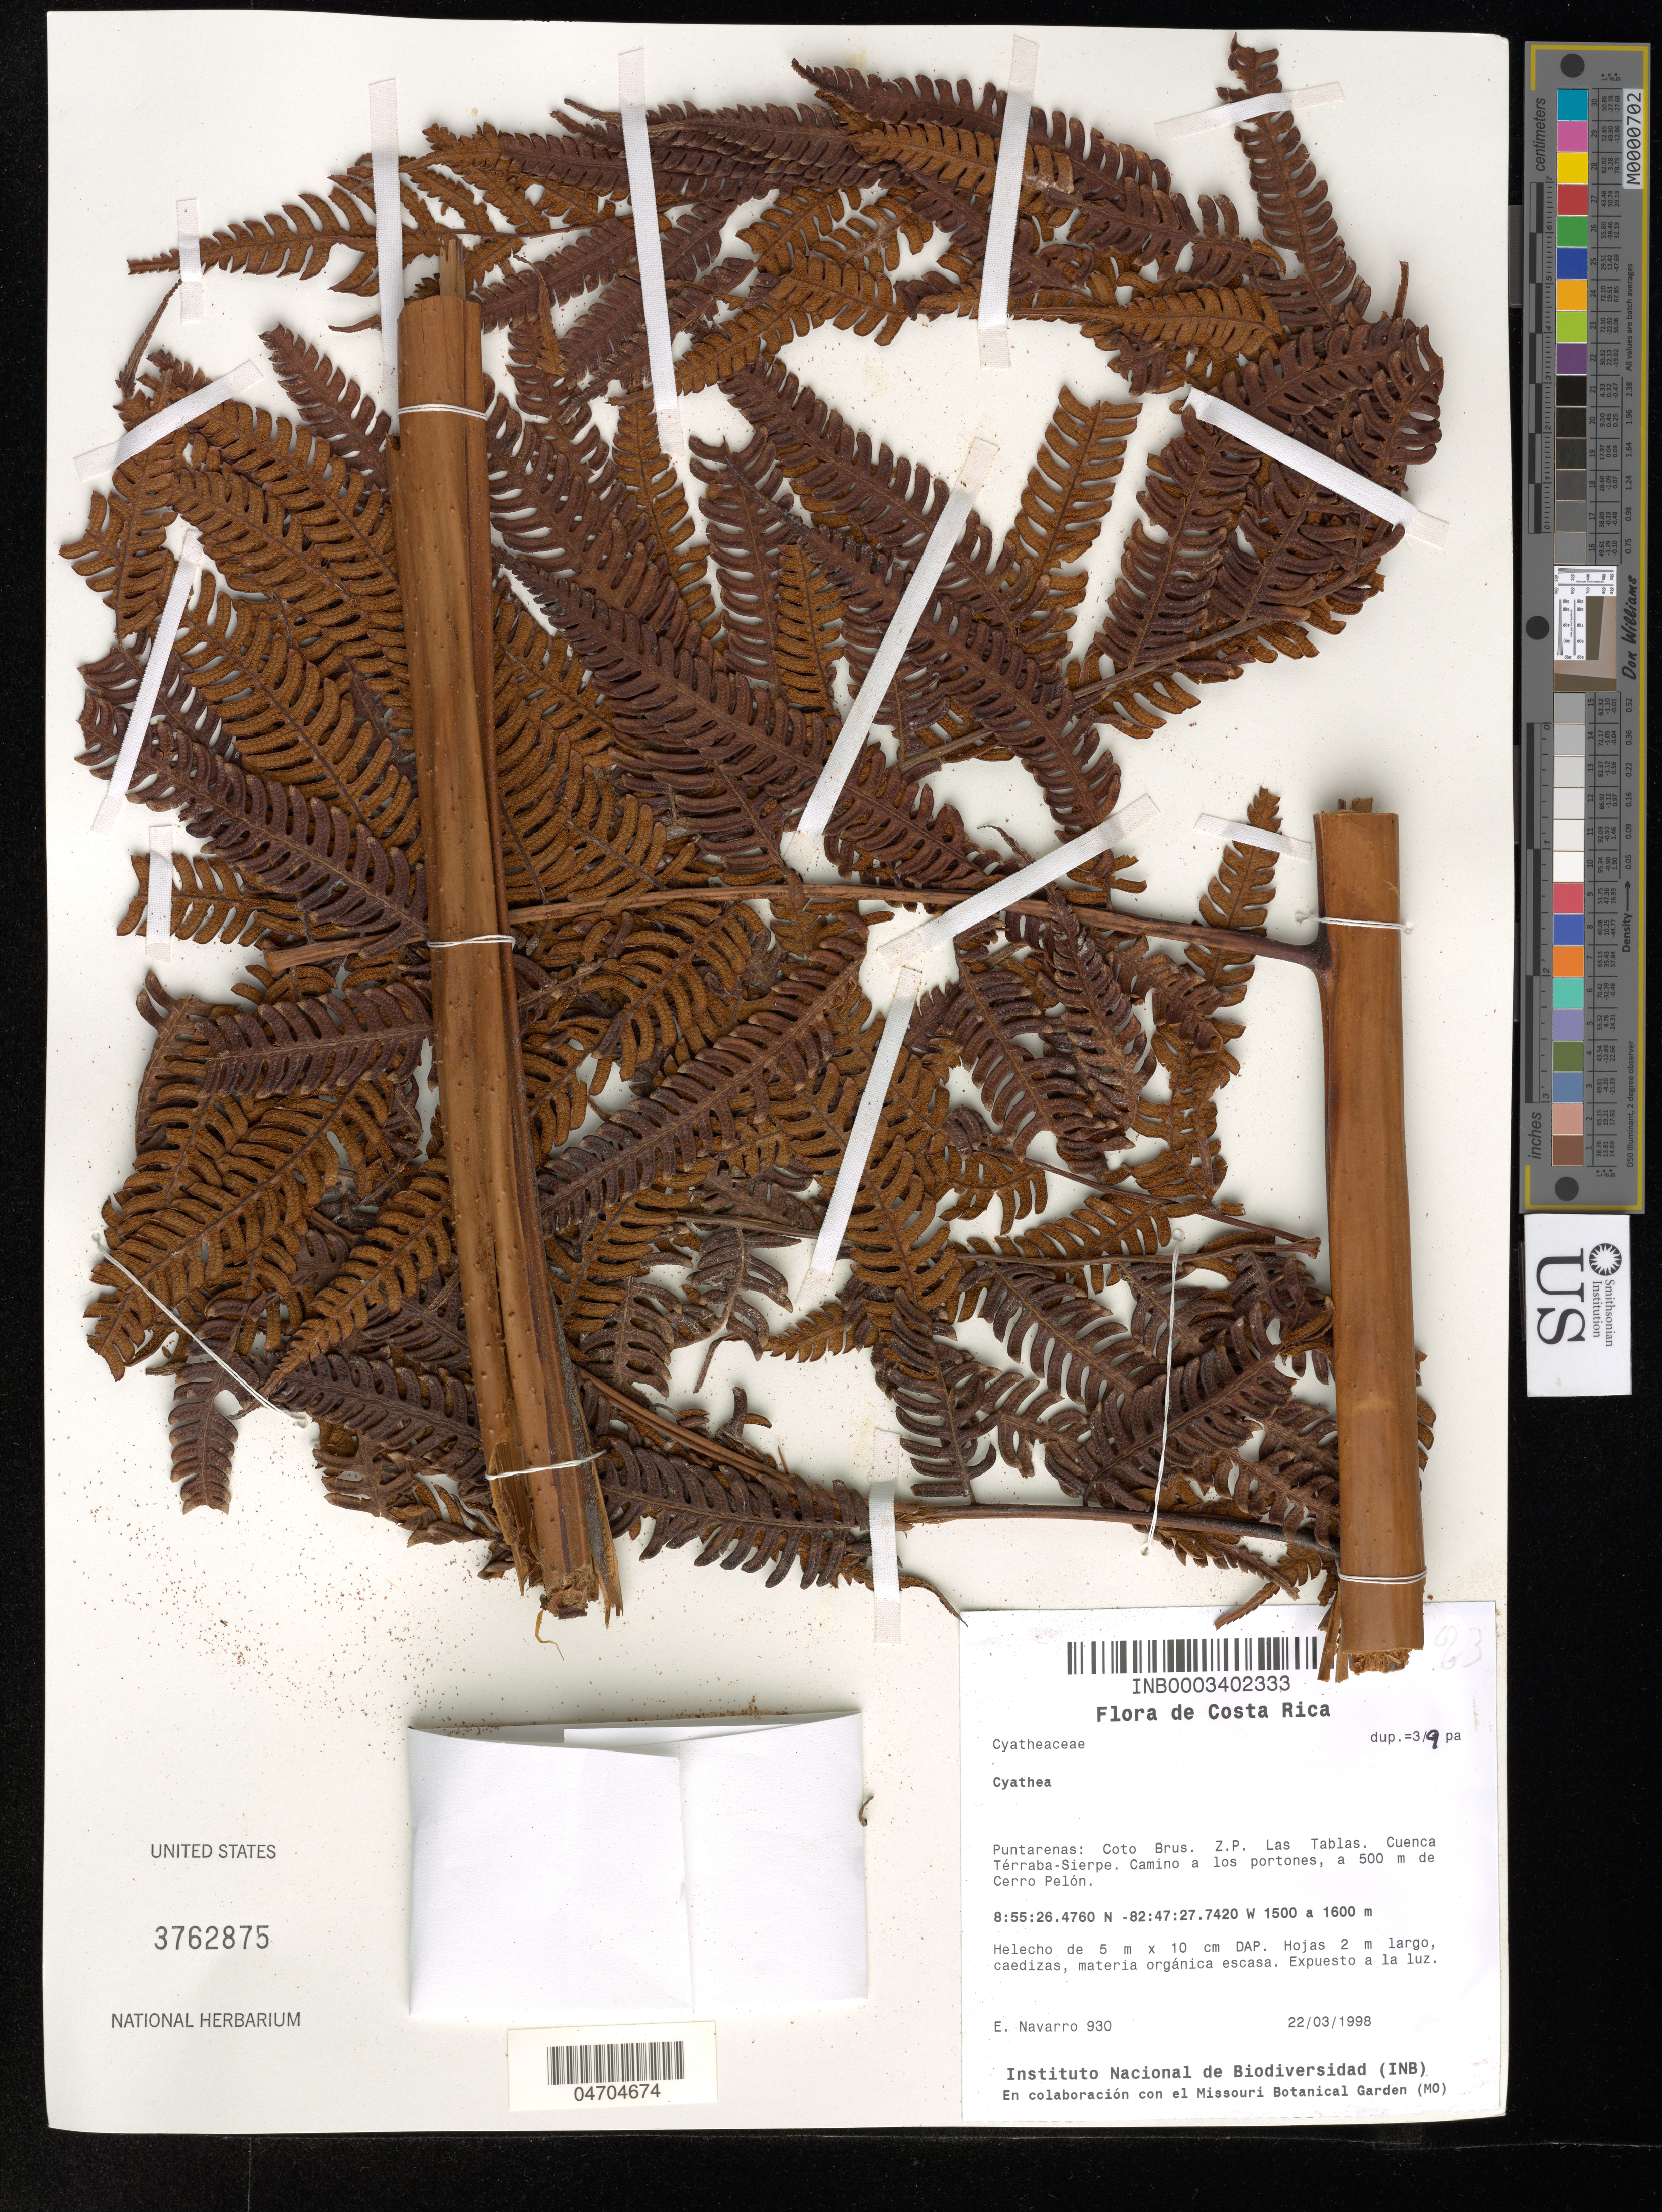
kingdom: Plantae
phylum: Tracheophyta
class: Polypodiopsida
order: Cyatheales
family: Cyatheaceae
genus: Cyathea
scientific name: Cyathea sp.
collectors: E. Navarro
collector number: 930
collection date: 1998-03-22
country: Costa Rica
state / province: Puntarenas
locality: Coto Brus. Z. P. Las Tablas. Cuenca Térraba-Sierpe. Camino a los portones, a 500 m de Cerro Pelón.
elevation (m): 1500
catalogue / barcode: US 3762875